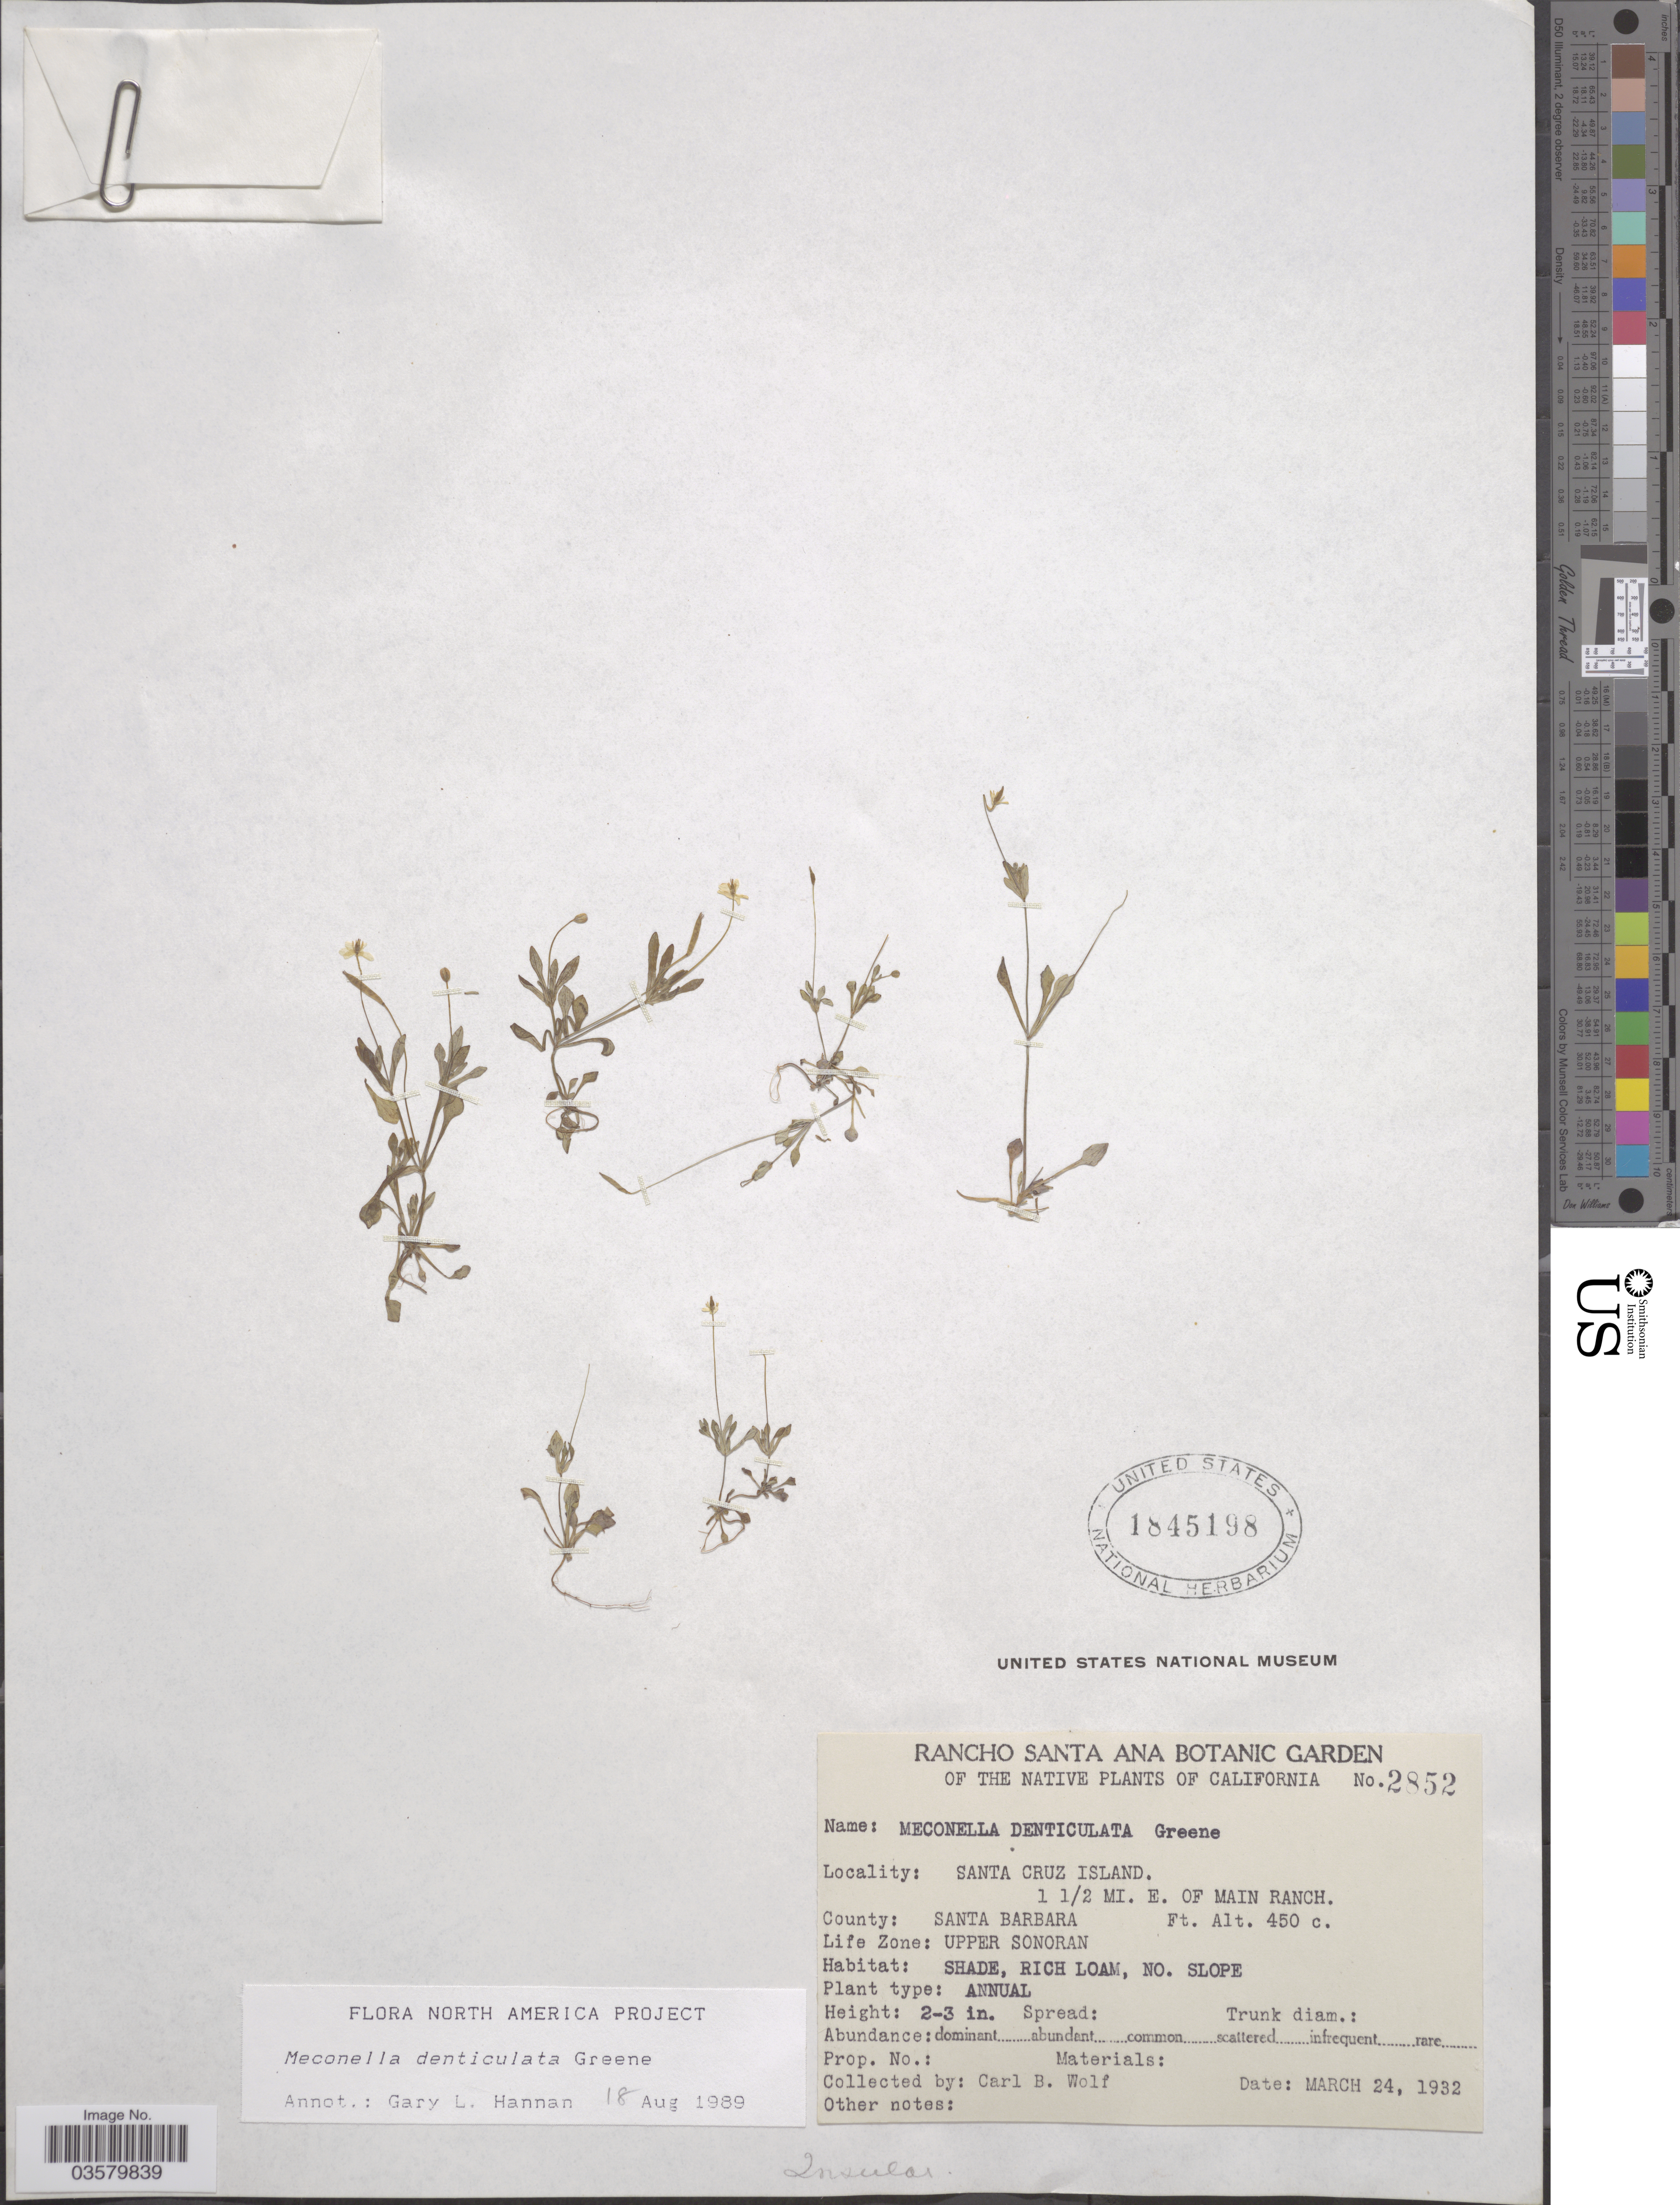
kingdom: Plantae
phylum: Tracheophyta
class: Magnoliopsida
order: Ranunculales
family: Papaveraceae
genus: Meconella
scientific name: Meconella denticulata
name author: Greene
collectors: C. B. Wolf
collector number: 2852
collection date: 1932-03-24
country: United States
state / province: California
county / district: Santa Barbara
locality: Santa Cruz Island. 1 1/2 mi. E. of Main Ranch. County: Santa Barbara. Life Zone: Upper Sonoran.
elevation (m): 137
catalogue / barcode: US 1845198